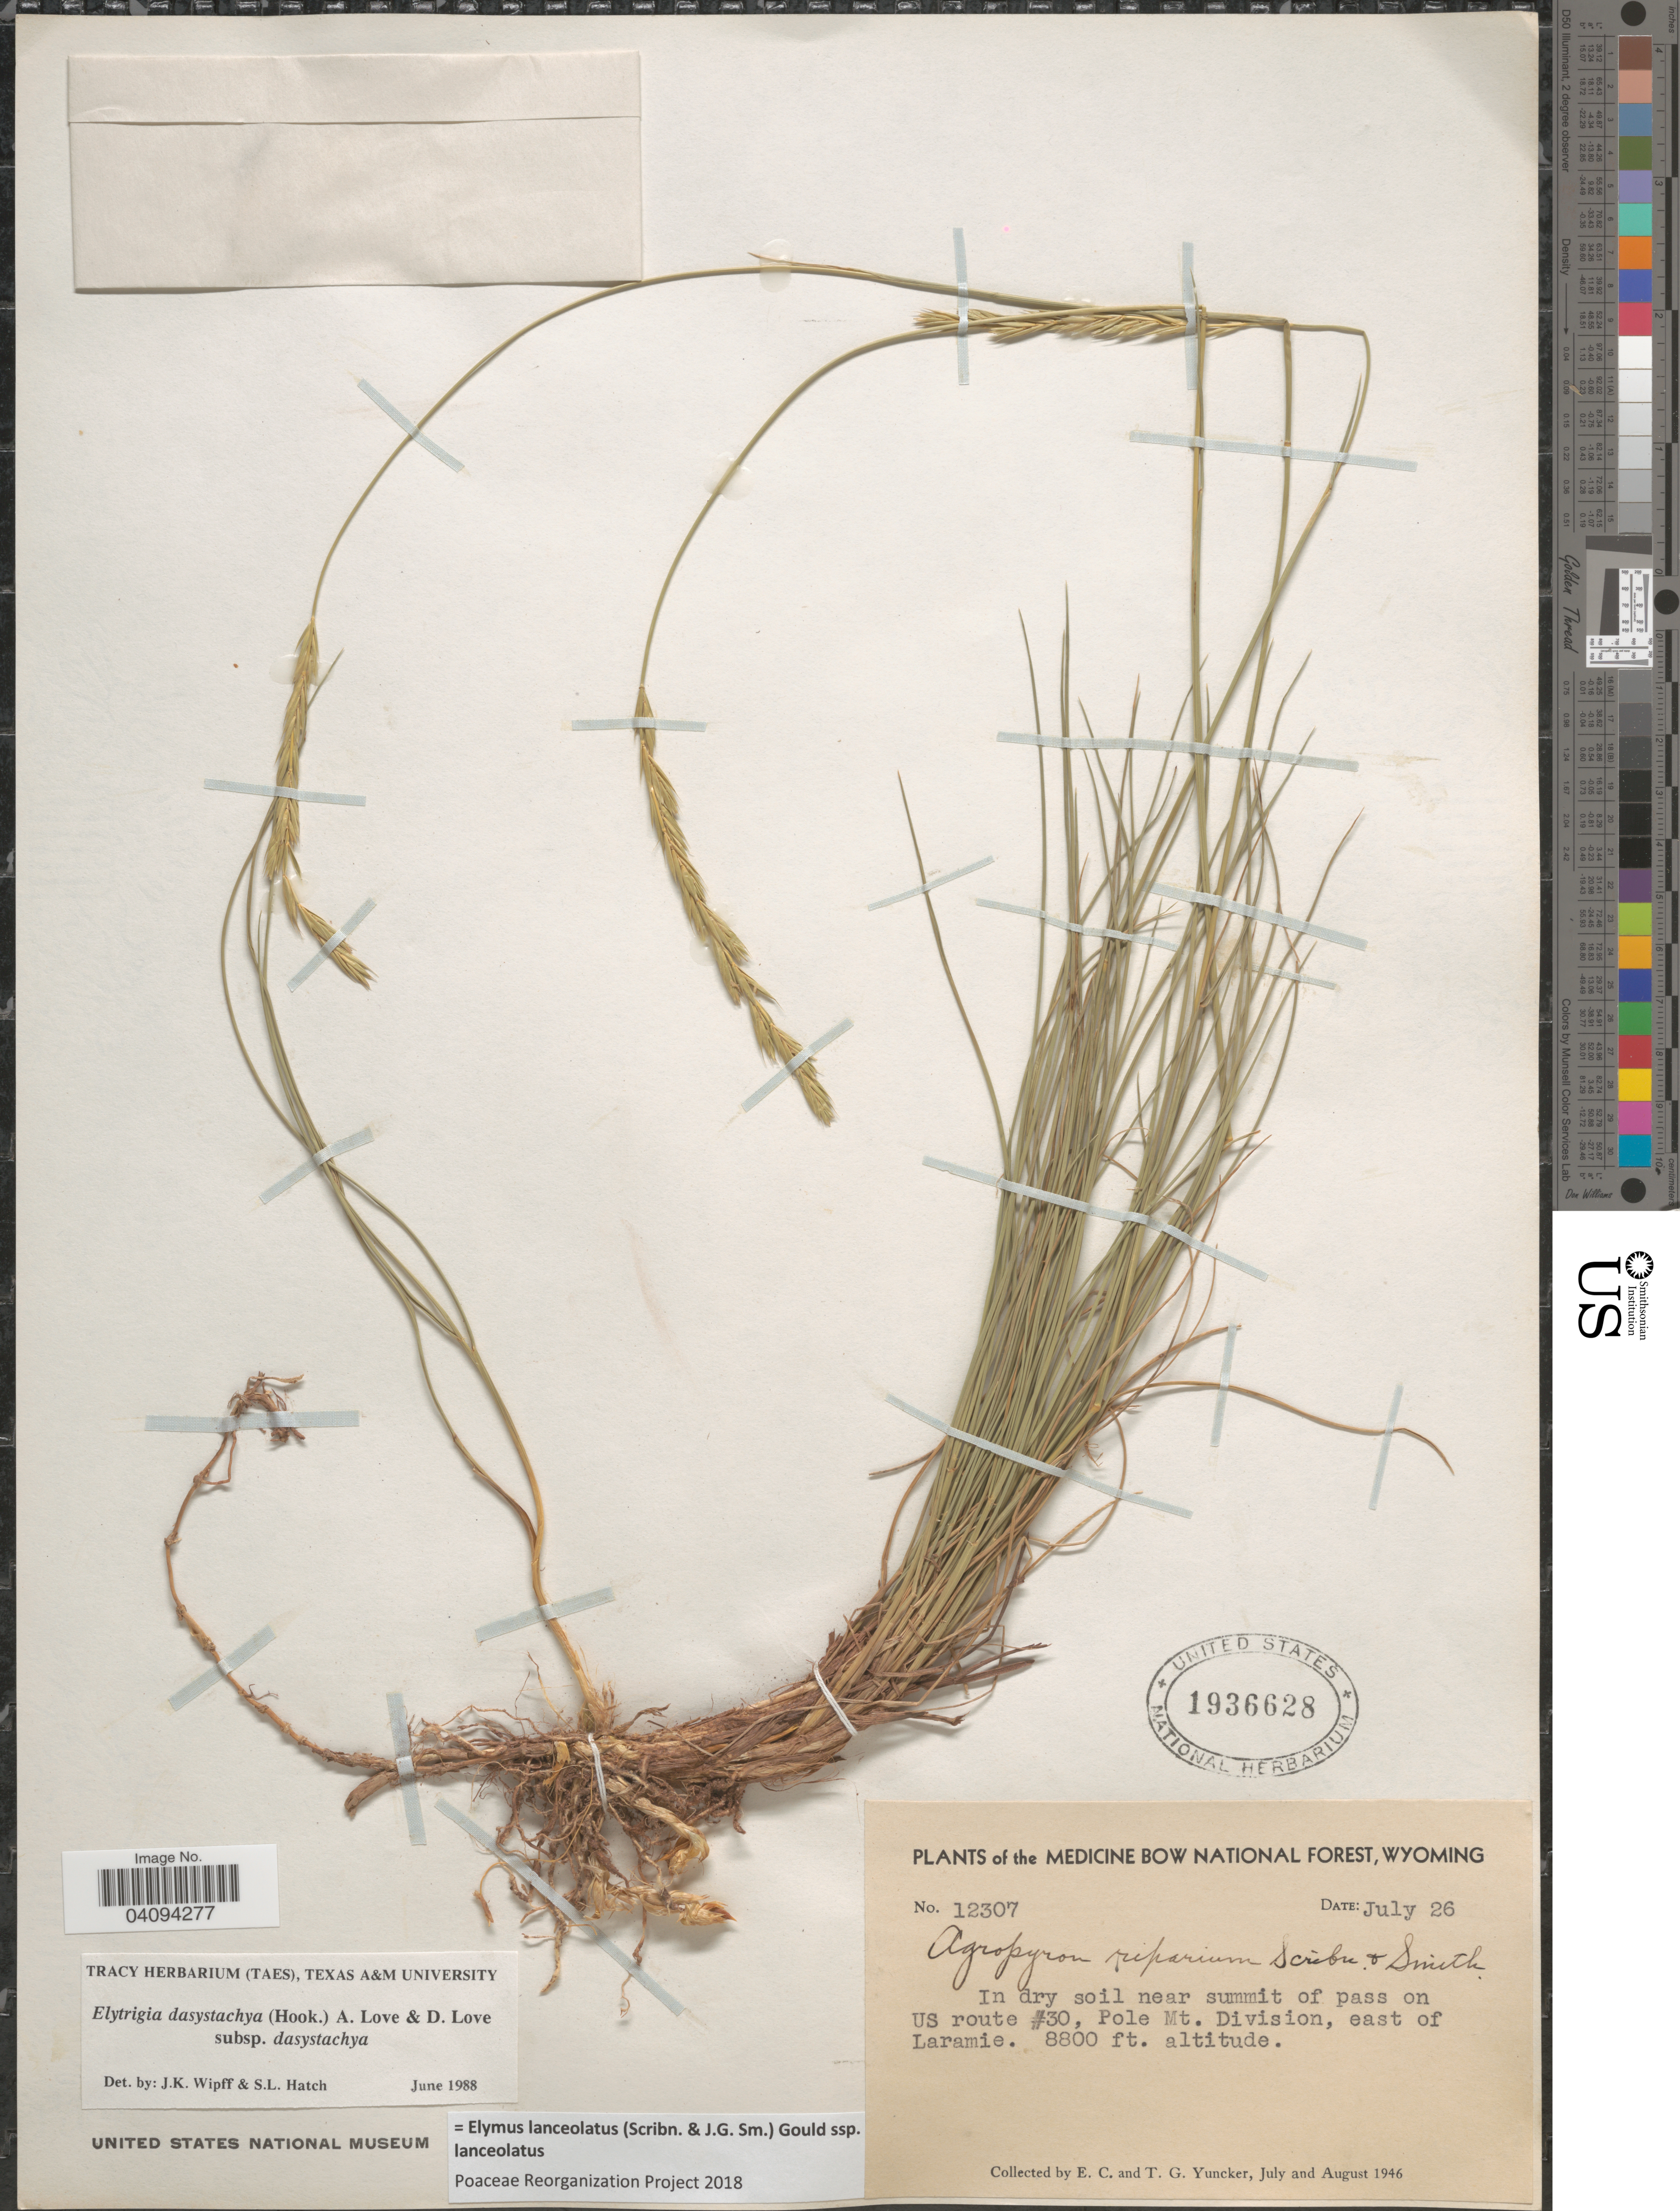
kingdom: Plantae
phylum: Tracheophyta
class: Liliopsida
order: Poales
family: Poaceae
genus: Elymus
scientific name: Elymus lanceolatus subsp. lanceolatus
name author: (Scribn. & J.G. Sm.) Gould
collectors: E. C. Yuncker & T. G. Yuncker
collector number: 12307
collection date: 1946-07-26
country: United States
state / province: Wyoming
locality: Medicine Bow National Forest. In dry soil near summit of pass on US route #30, Pole Mt. Division, east of Laramie.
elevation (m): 2682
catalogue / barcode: US 1936628